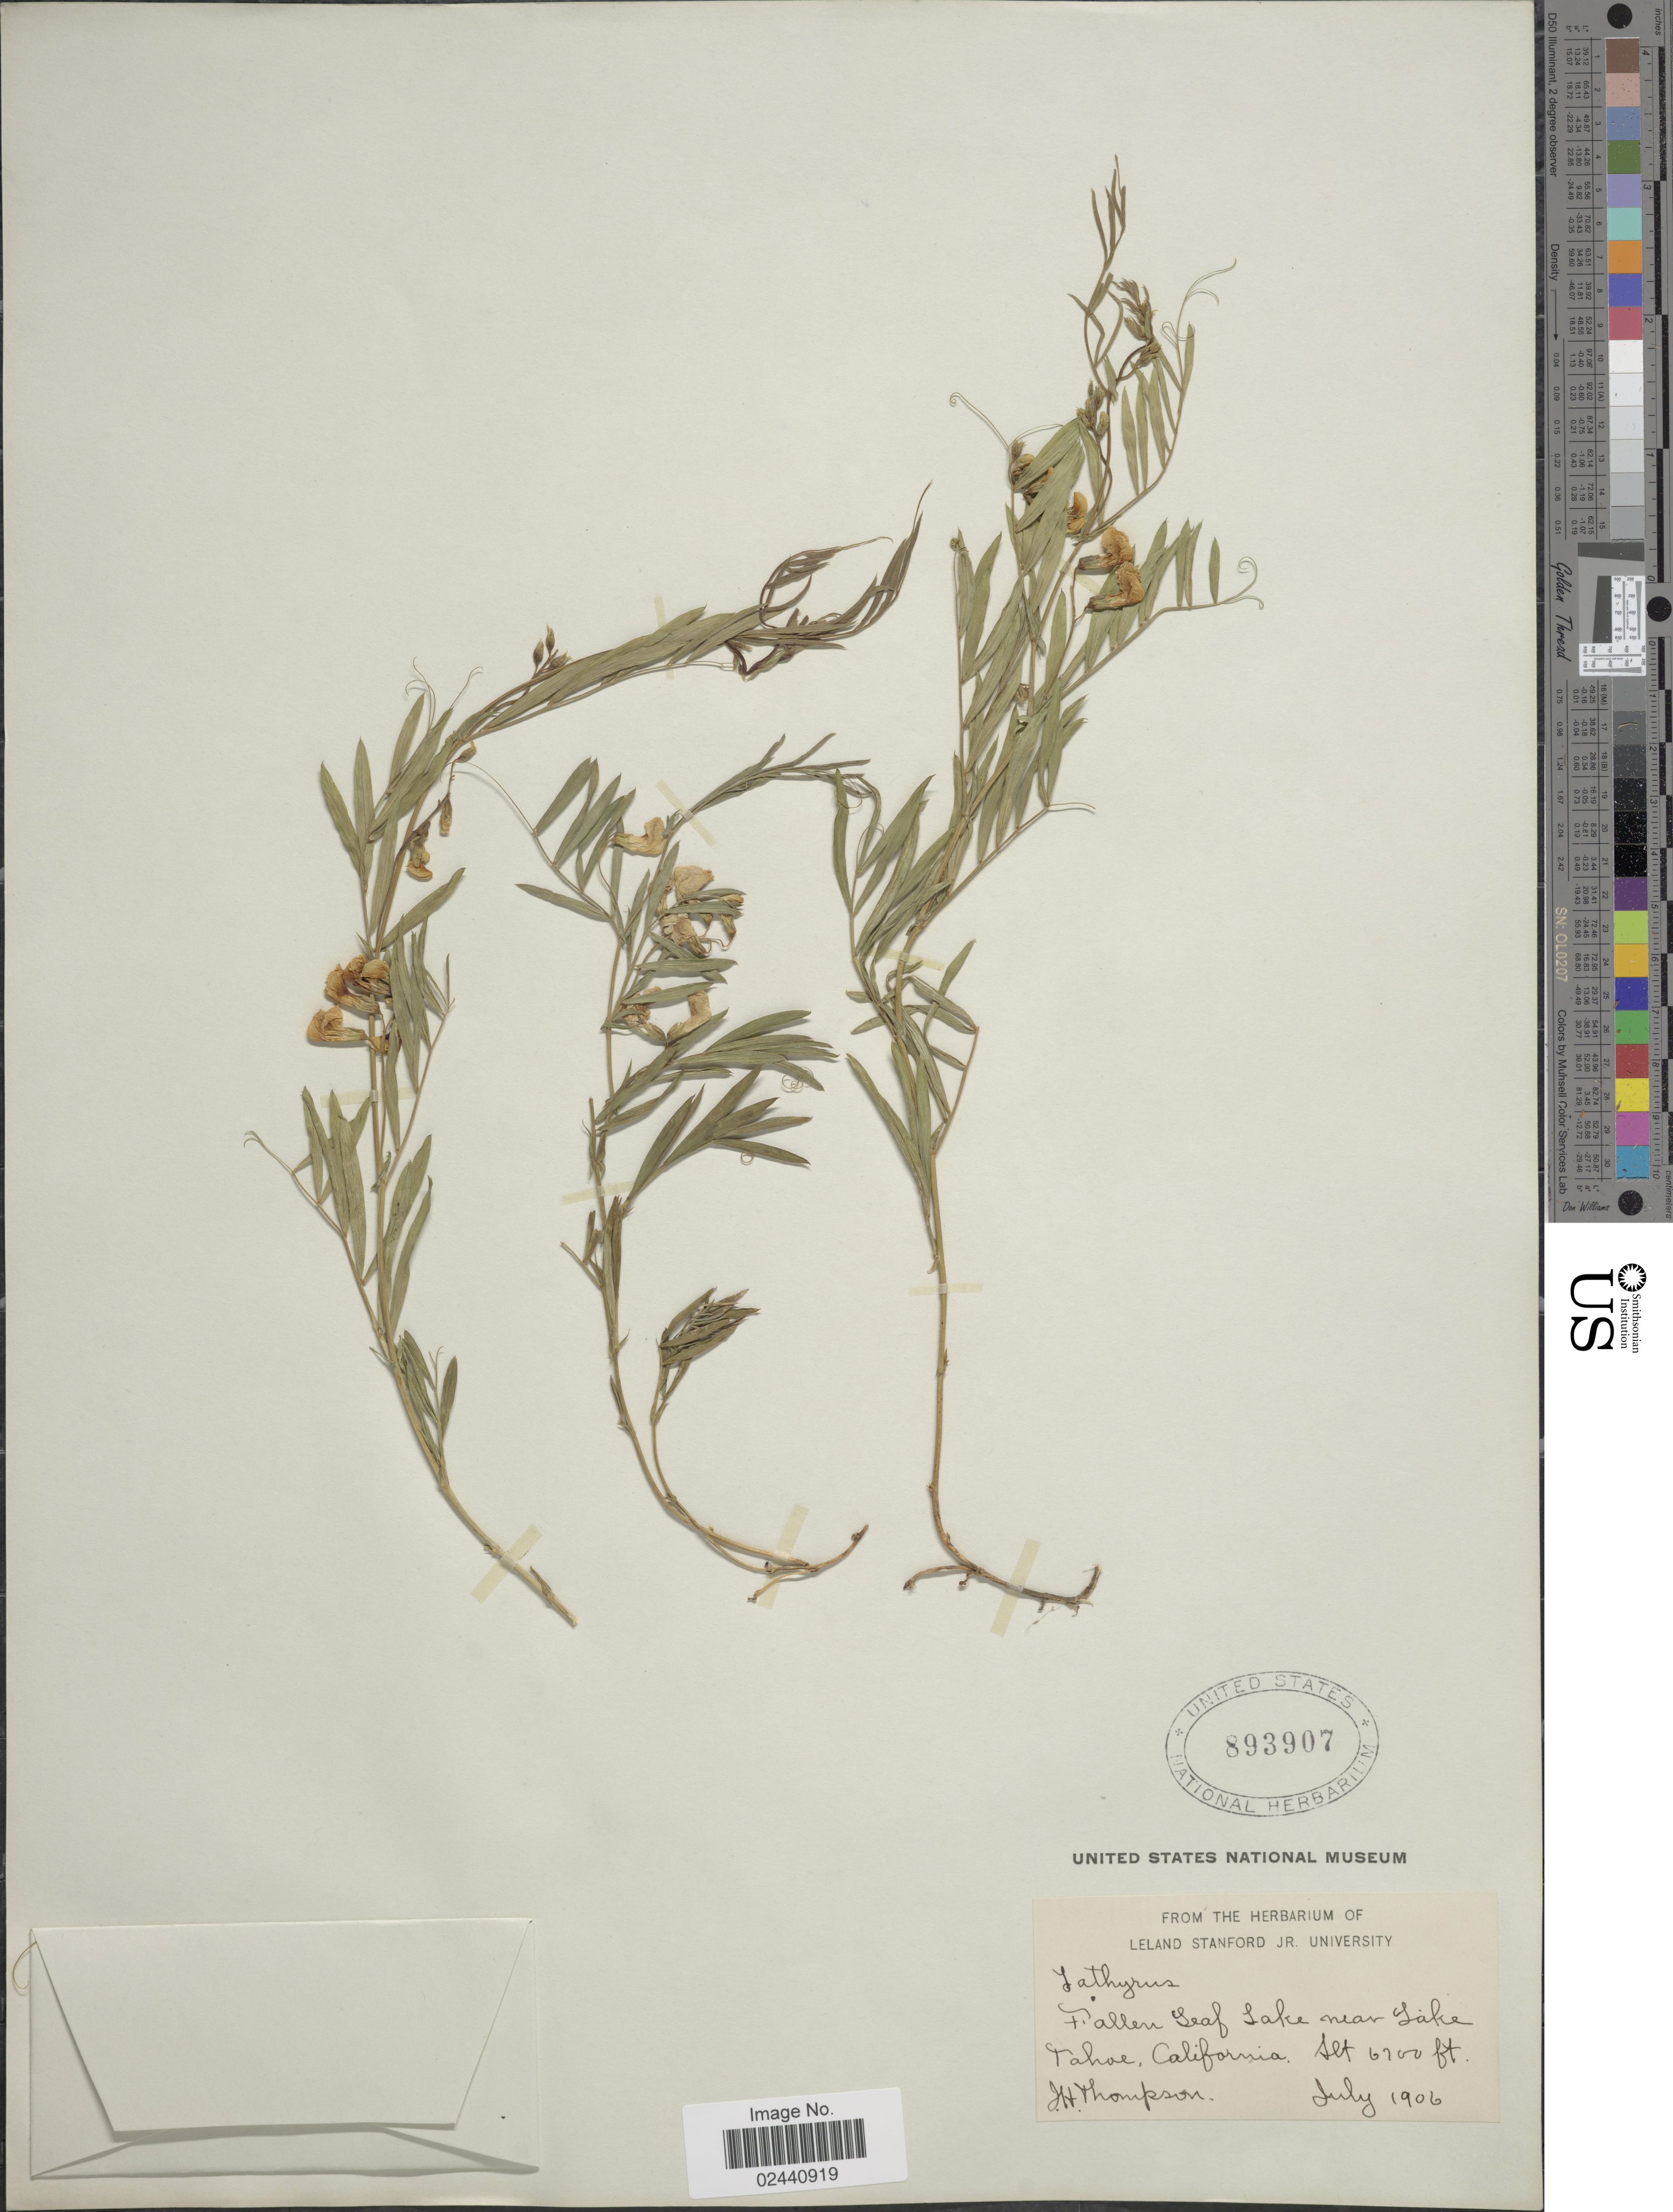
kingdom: Plantae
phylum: Tracheophyta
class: Magnoliopsida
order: Fabales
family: Fabaceae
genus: Lathyrus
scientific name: Lathyrus lanszwertii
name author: Kellogg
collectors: J. Thompson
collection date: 1906-07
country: United States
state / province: California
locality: Fallen Leaf Lake near Lake Tahoe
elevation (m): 2042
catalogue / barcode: US 893907